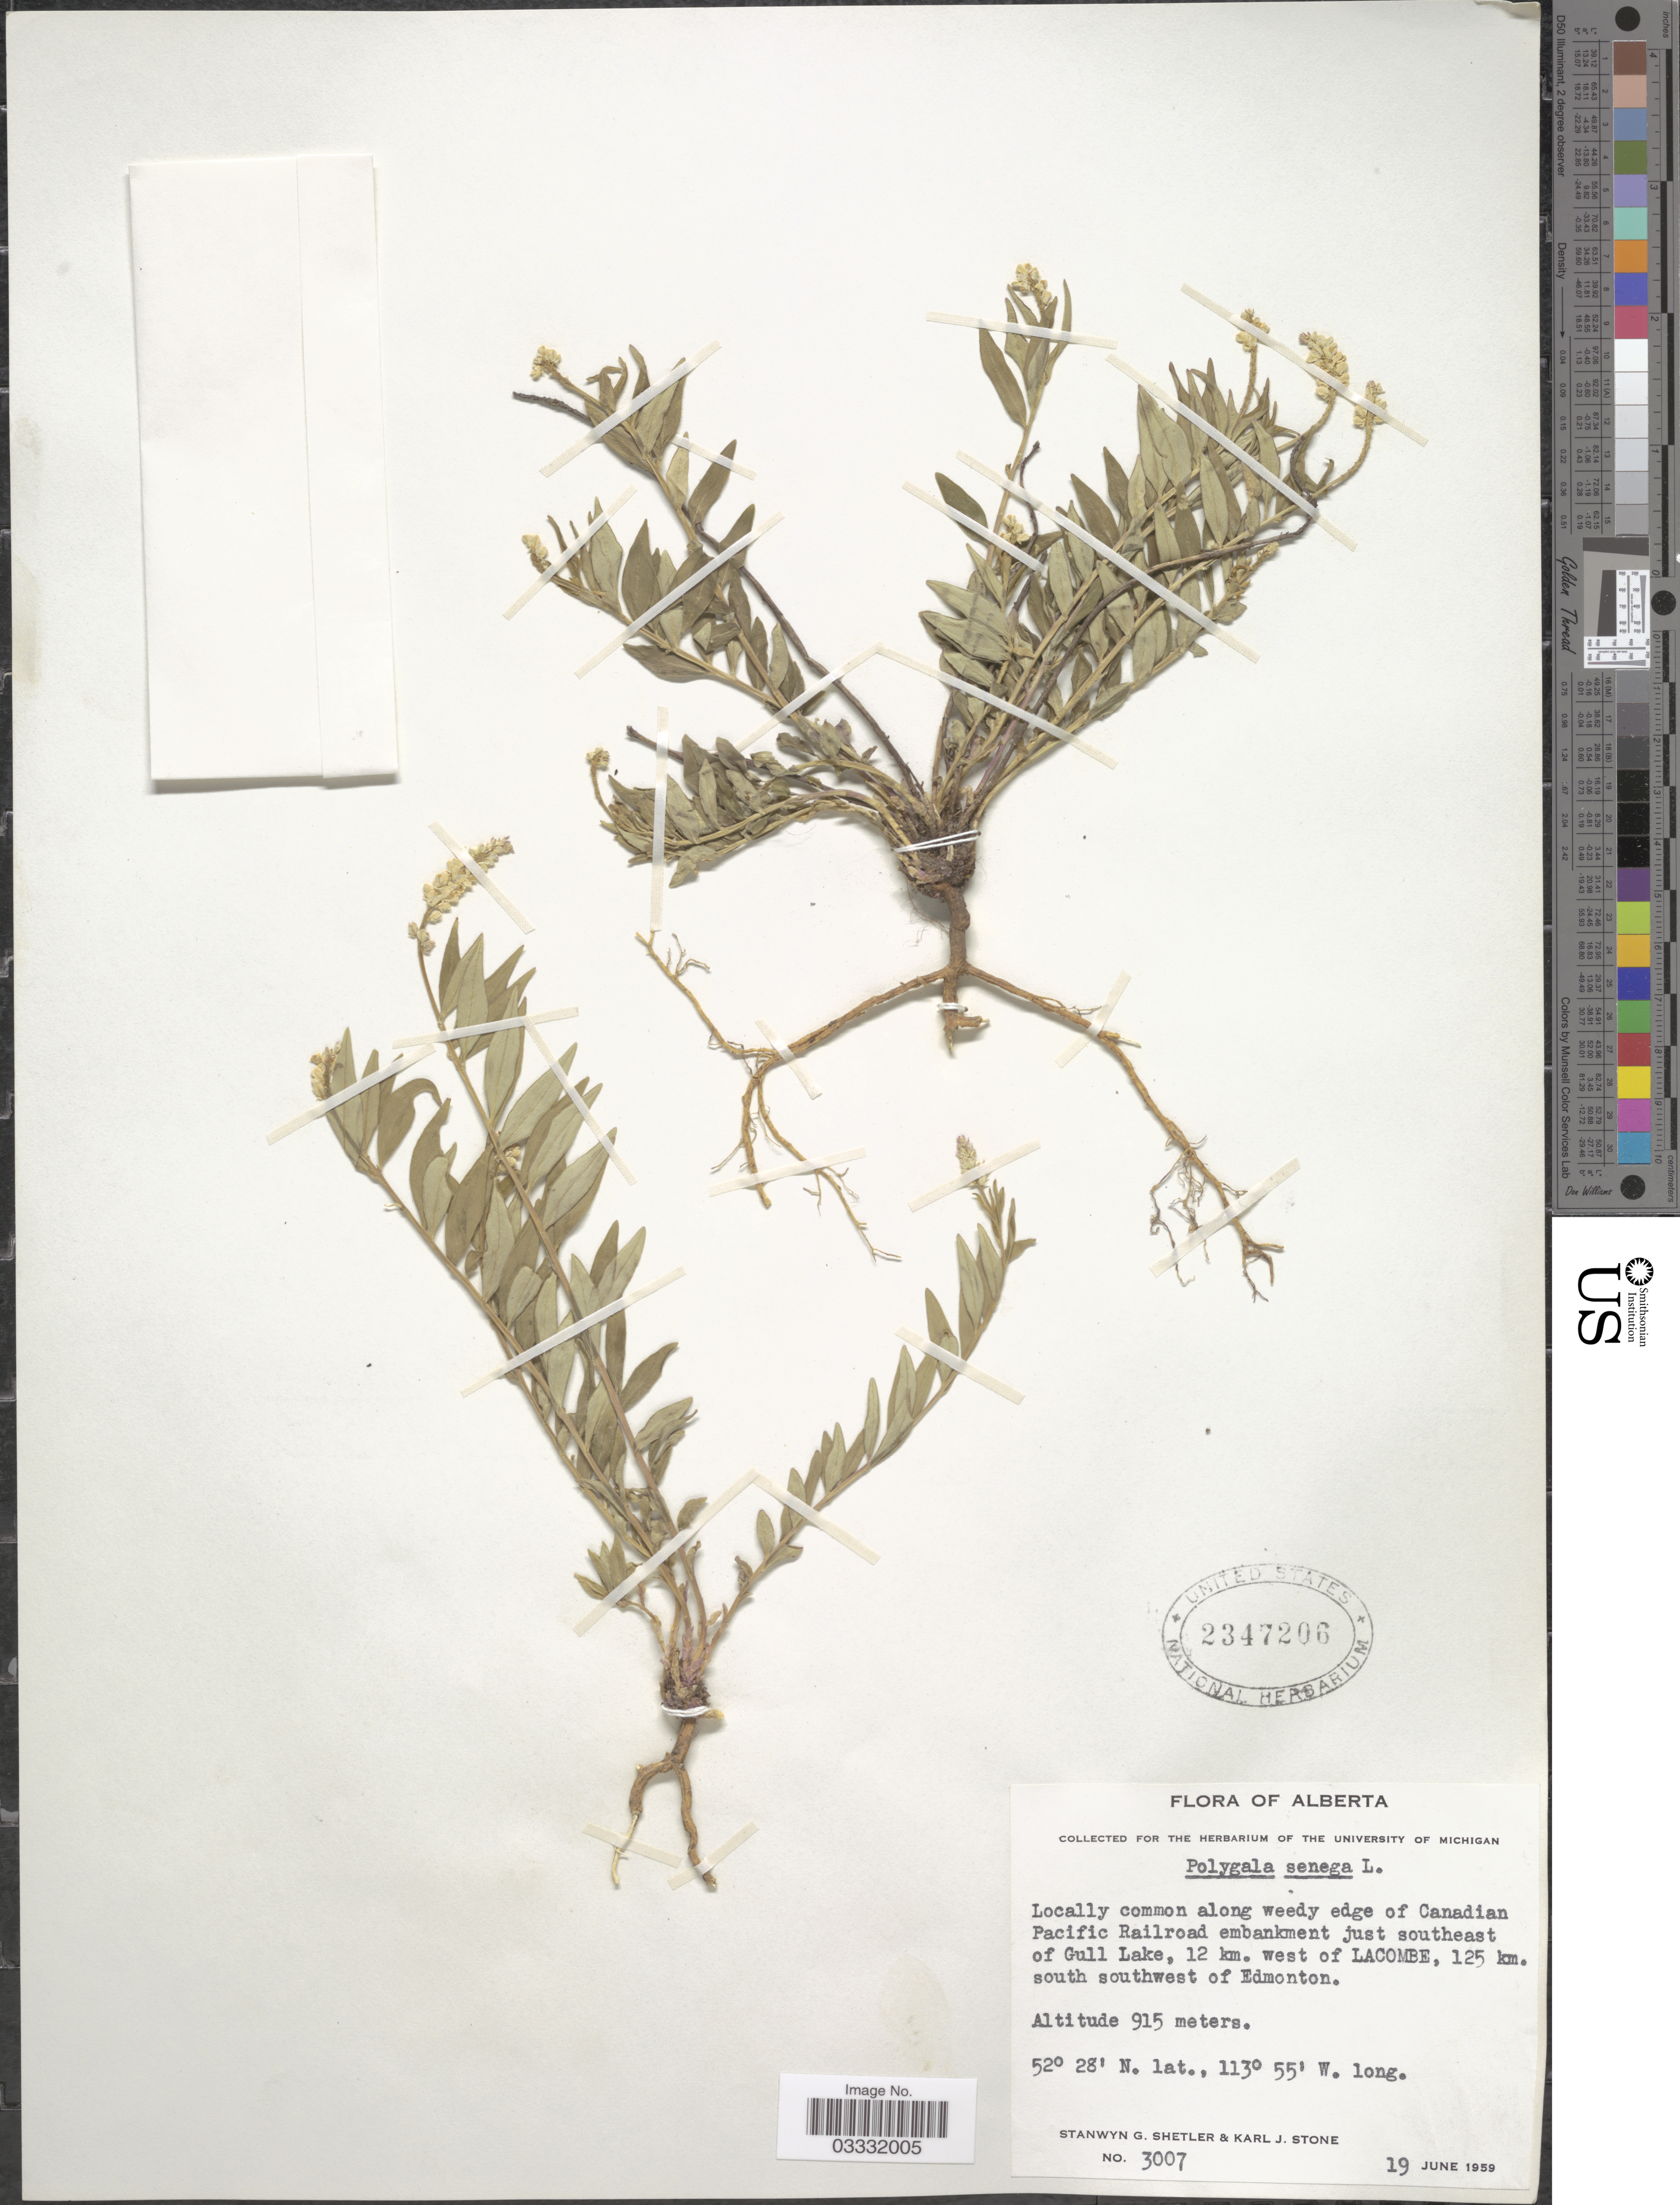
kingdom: Plantae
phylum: Tracheophyta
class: Magnoliopsida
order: Fabales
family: Polygalaceae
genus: Polygala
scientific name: Polygala senega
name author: L.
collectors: S. Shetler & K. J. Stone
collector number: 3007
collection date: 1959-06-19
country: Canada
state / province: Alberta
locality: Locally common along weedy edge of Canadian Pacific Railroad embankment just southeast of Gull Lake, 12 km. west of Lacombe, 125 km. south southwest of Edmonton.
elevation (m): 915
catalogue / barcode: US 2347206